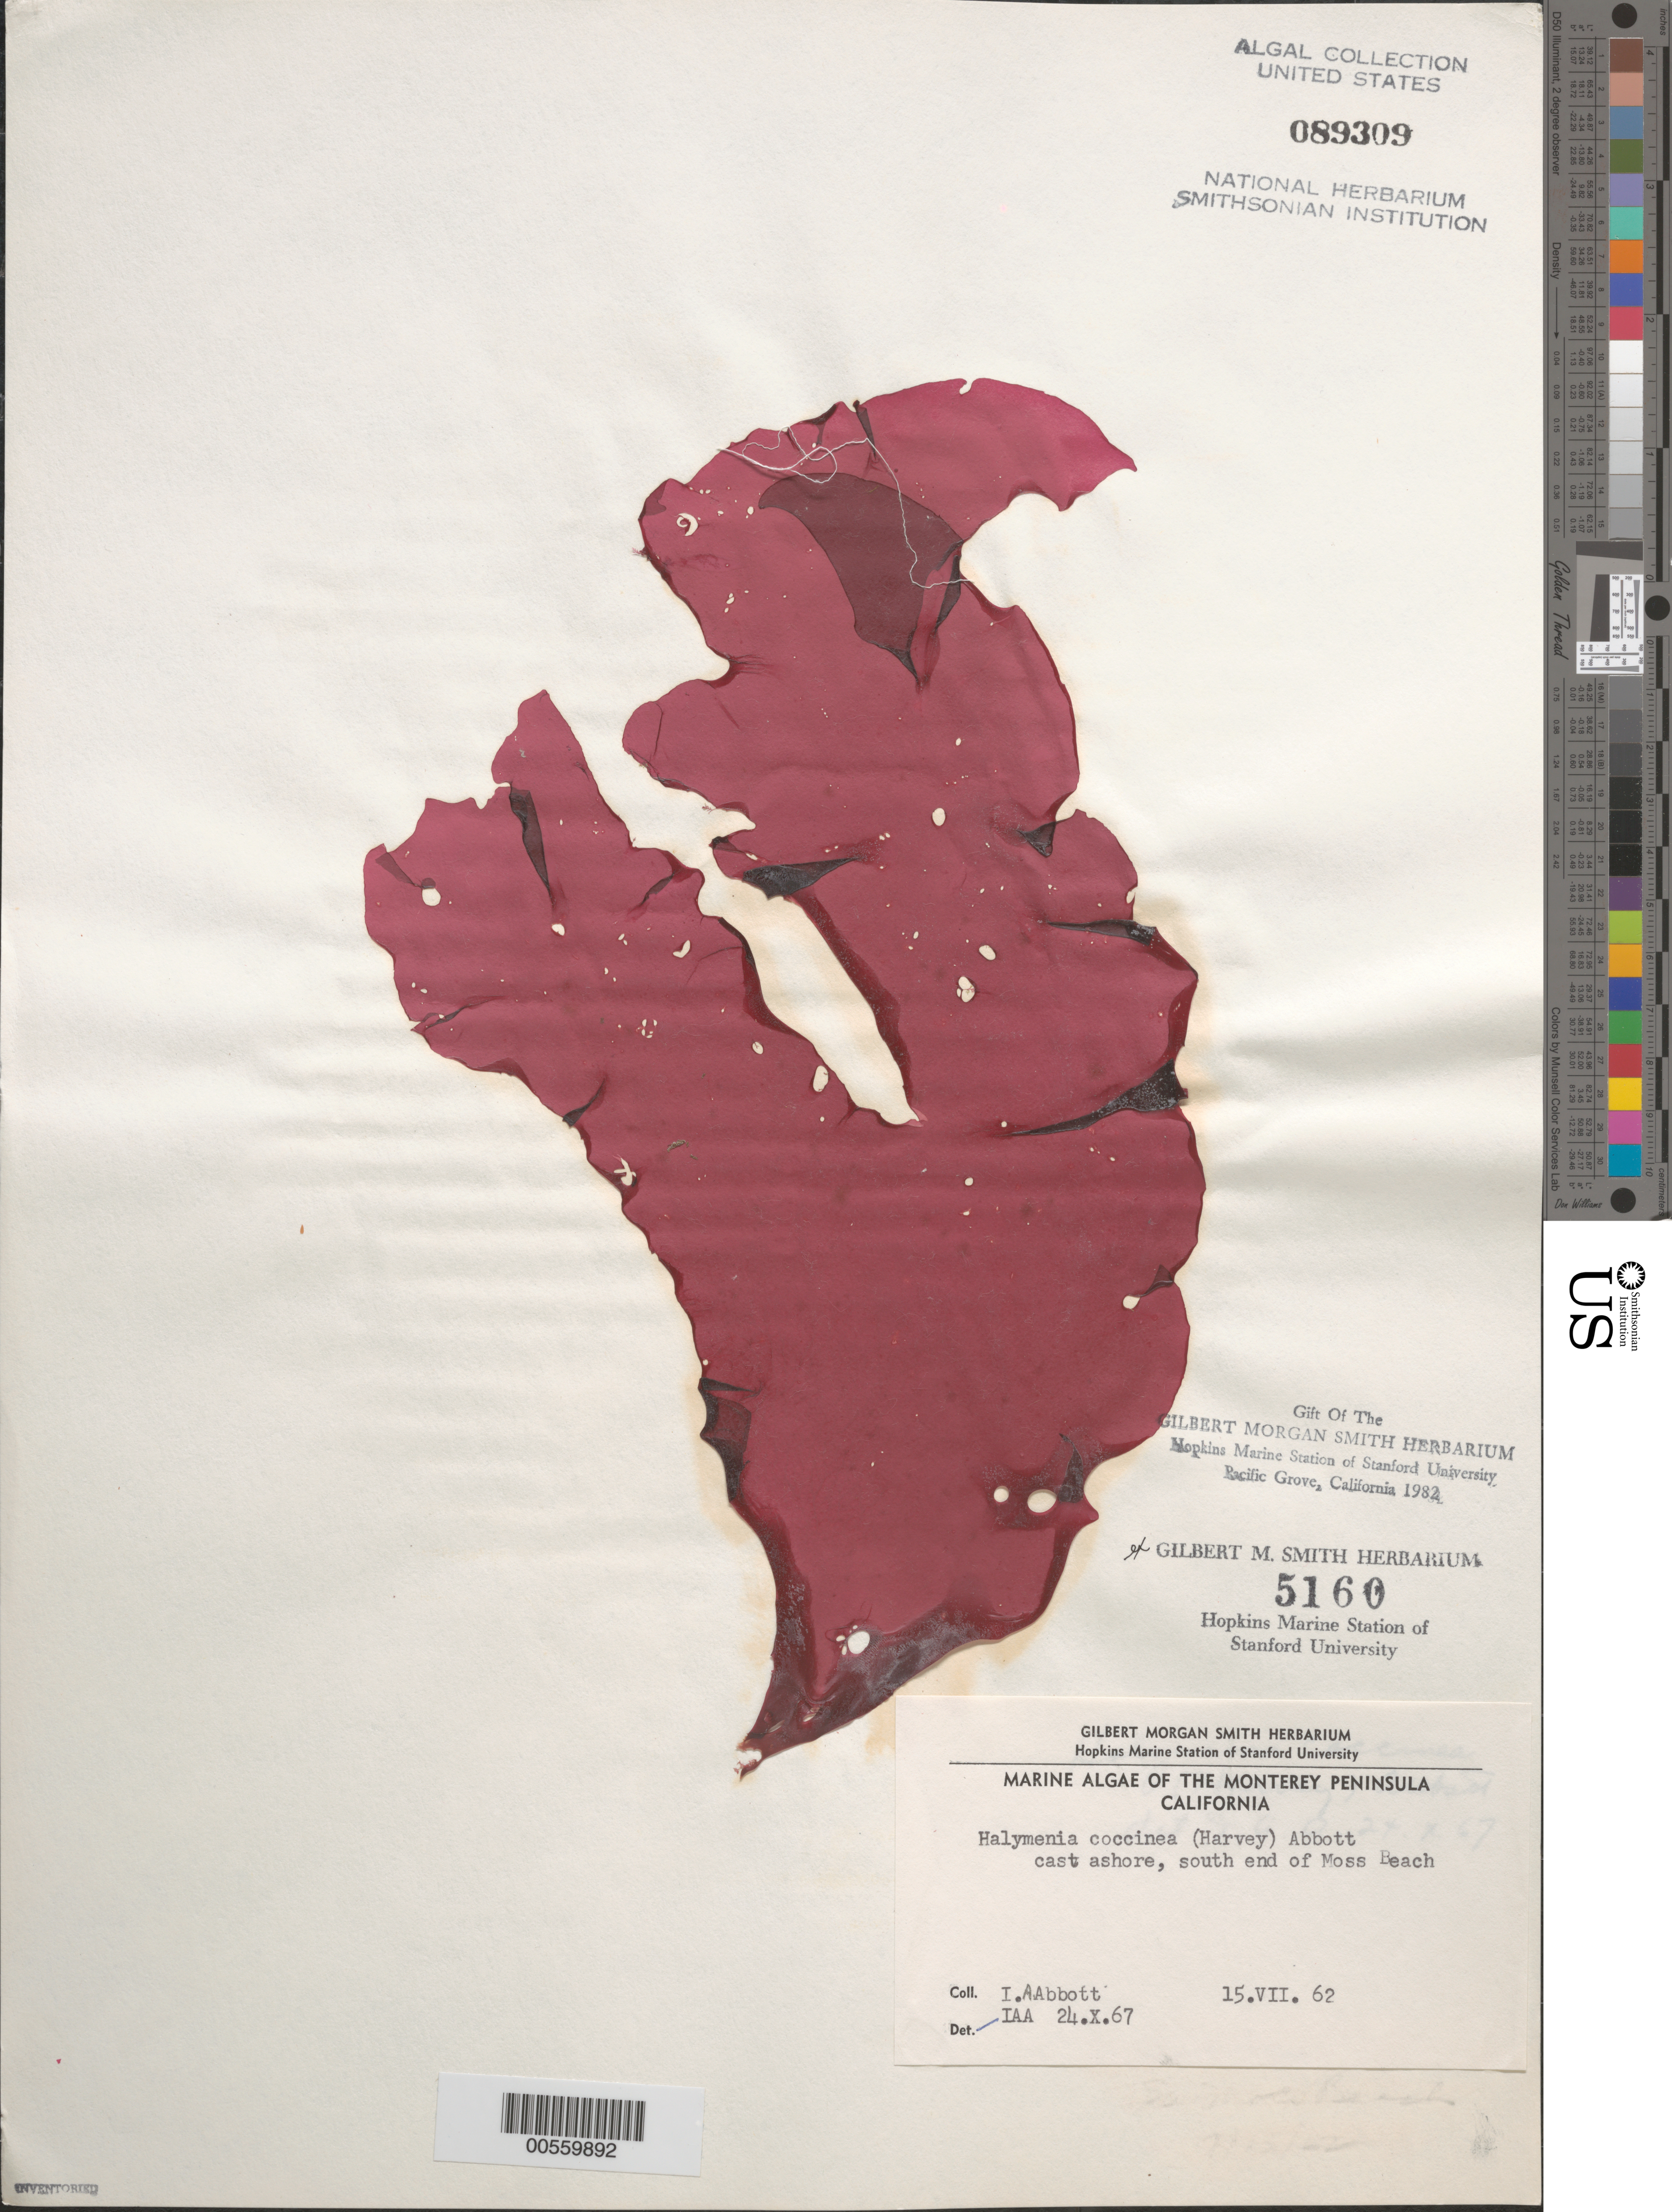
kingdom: Plantae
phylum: Rhodophyta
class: Florideophyceae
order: Gigartinales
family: Dumontiaceae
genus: Weeksia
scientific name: Weeksia coccinea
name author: (Harv.) S.C. Lindstrom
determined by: Algae name updating Project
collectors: I. A. Abbott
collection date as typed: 15 Jul 1962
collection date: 1962-07-15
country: United States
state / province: California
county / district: Monterey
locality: Moss Beach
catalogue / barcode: US 89309